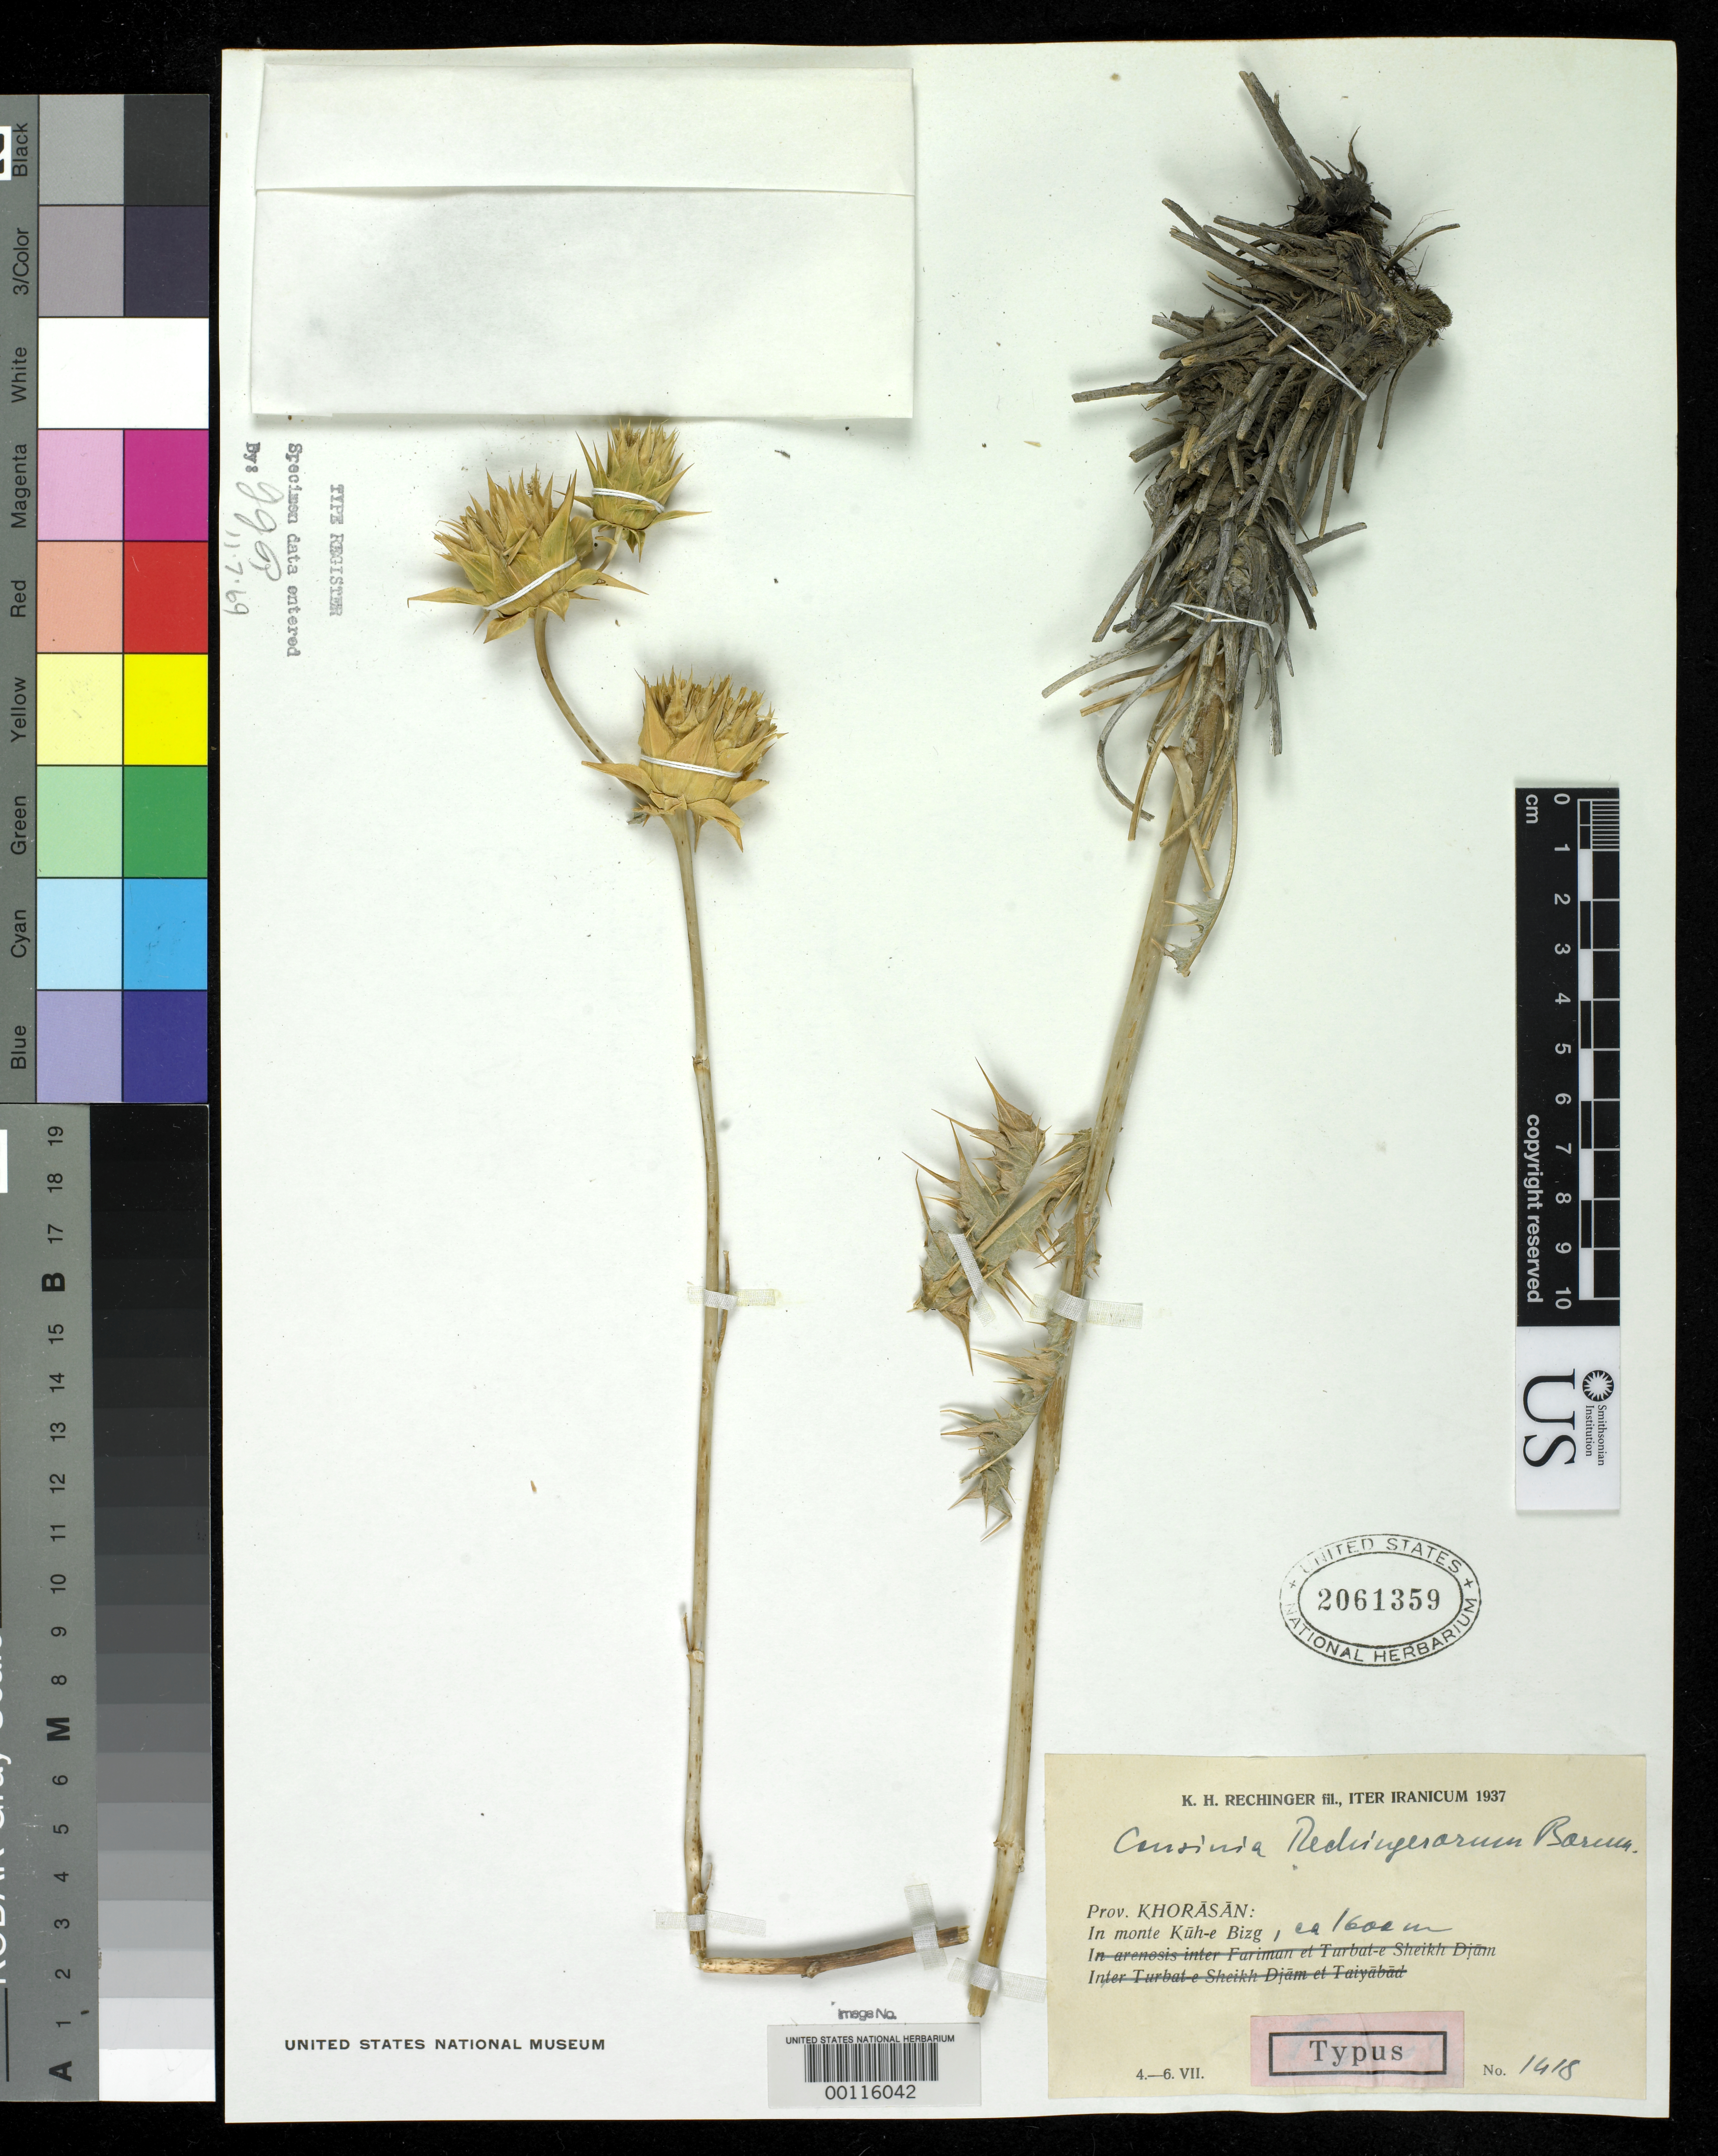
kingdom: Plantae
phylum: Tracheophyta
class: Magnoliopsida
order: Asterales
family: Asteraceae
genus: Cousinia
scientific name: Cousinia rechingerorum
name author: Bornm.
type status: Isosyntype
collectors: K. H. Rechinger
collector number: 1418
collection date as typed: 04 Jul 1937 to 06 Jul 1937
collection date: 1937-07-04/1937-07-06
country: Iran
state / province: Khorasan [obsolete]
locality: Mt. Kuh-e Bizg.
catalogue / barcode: US 2061359